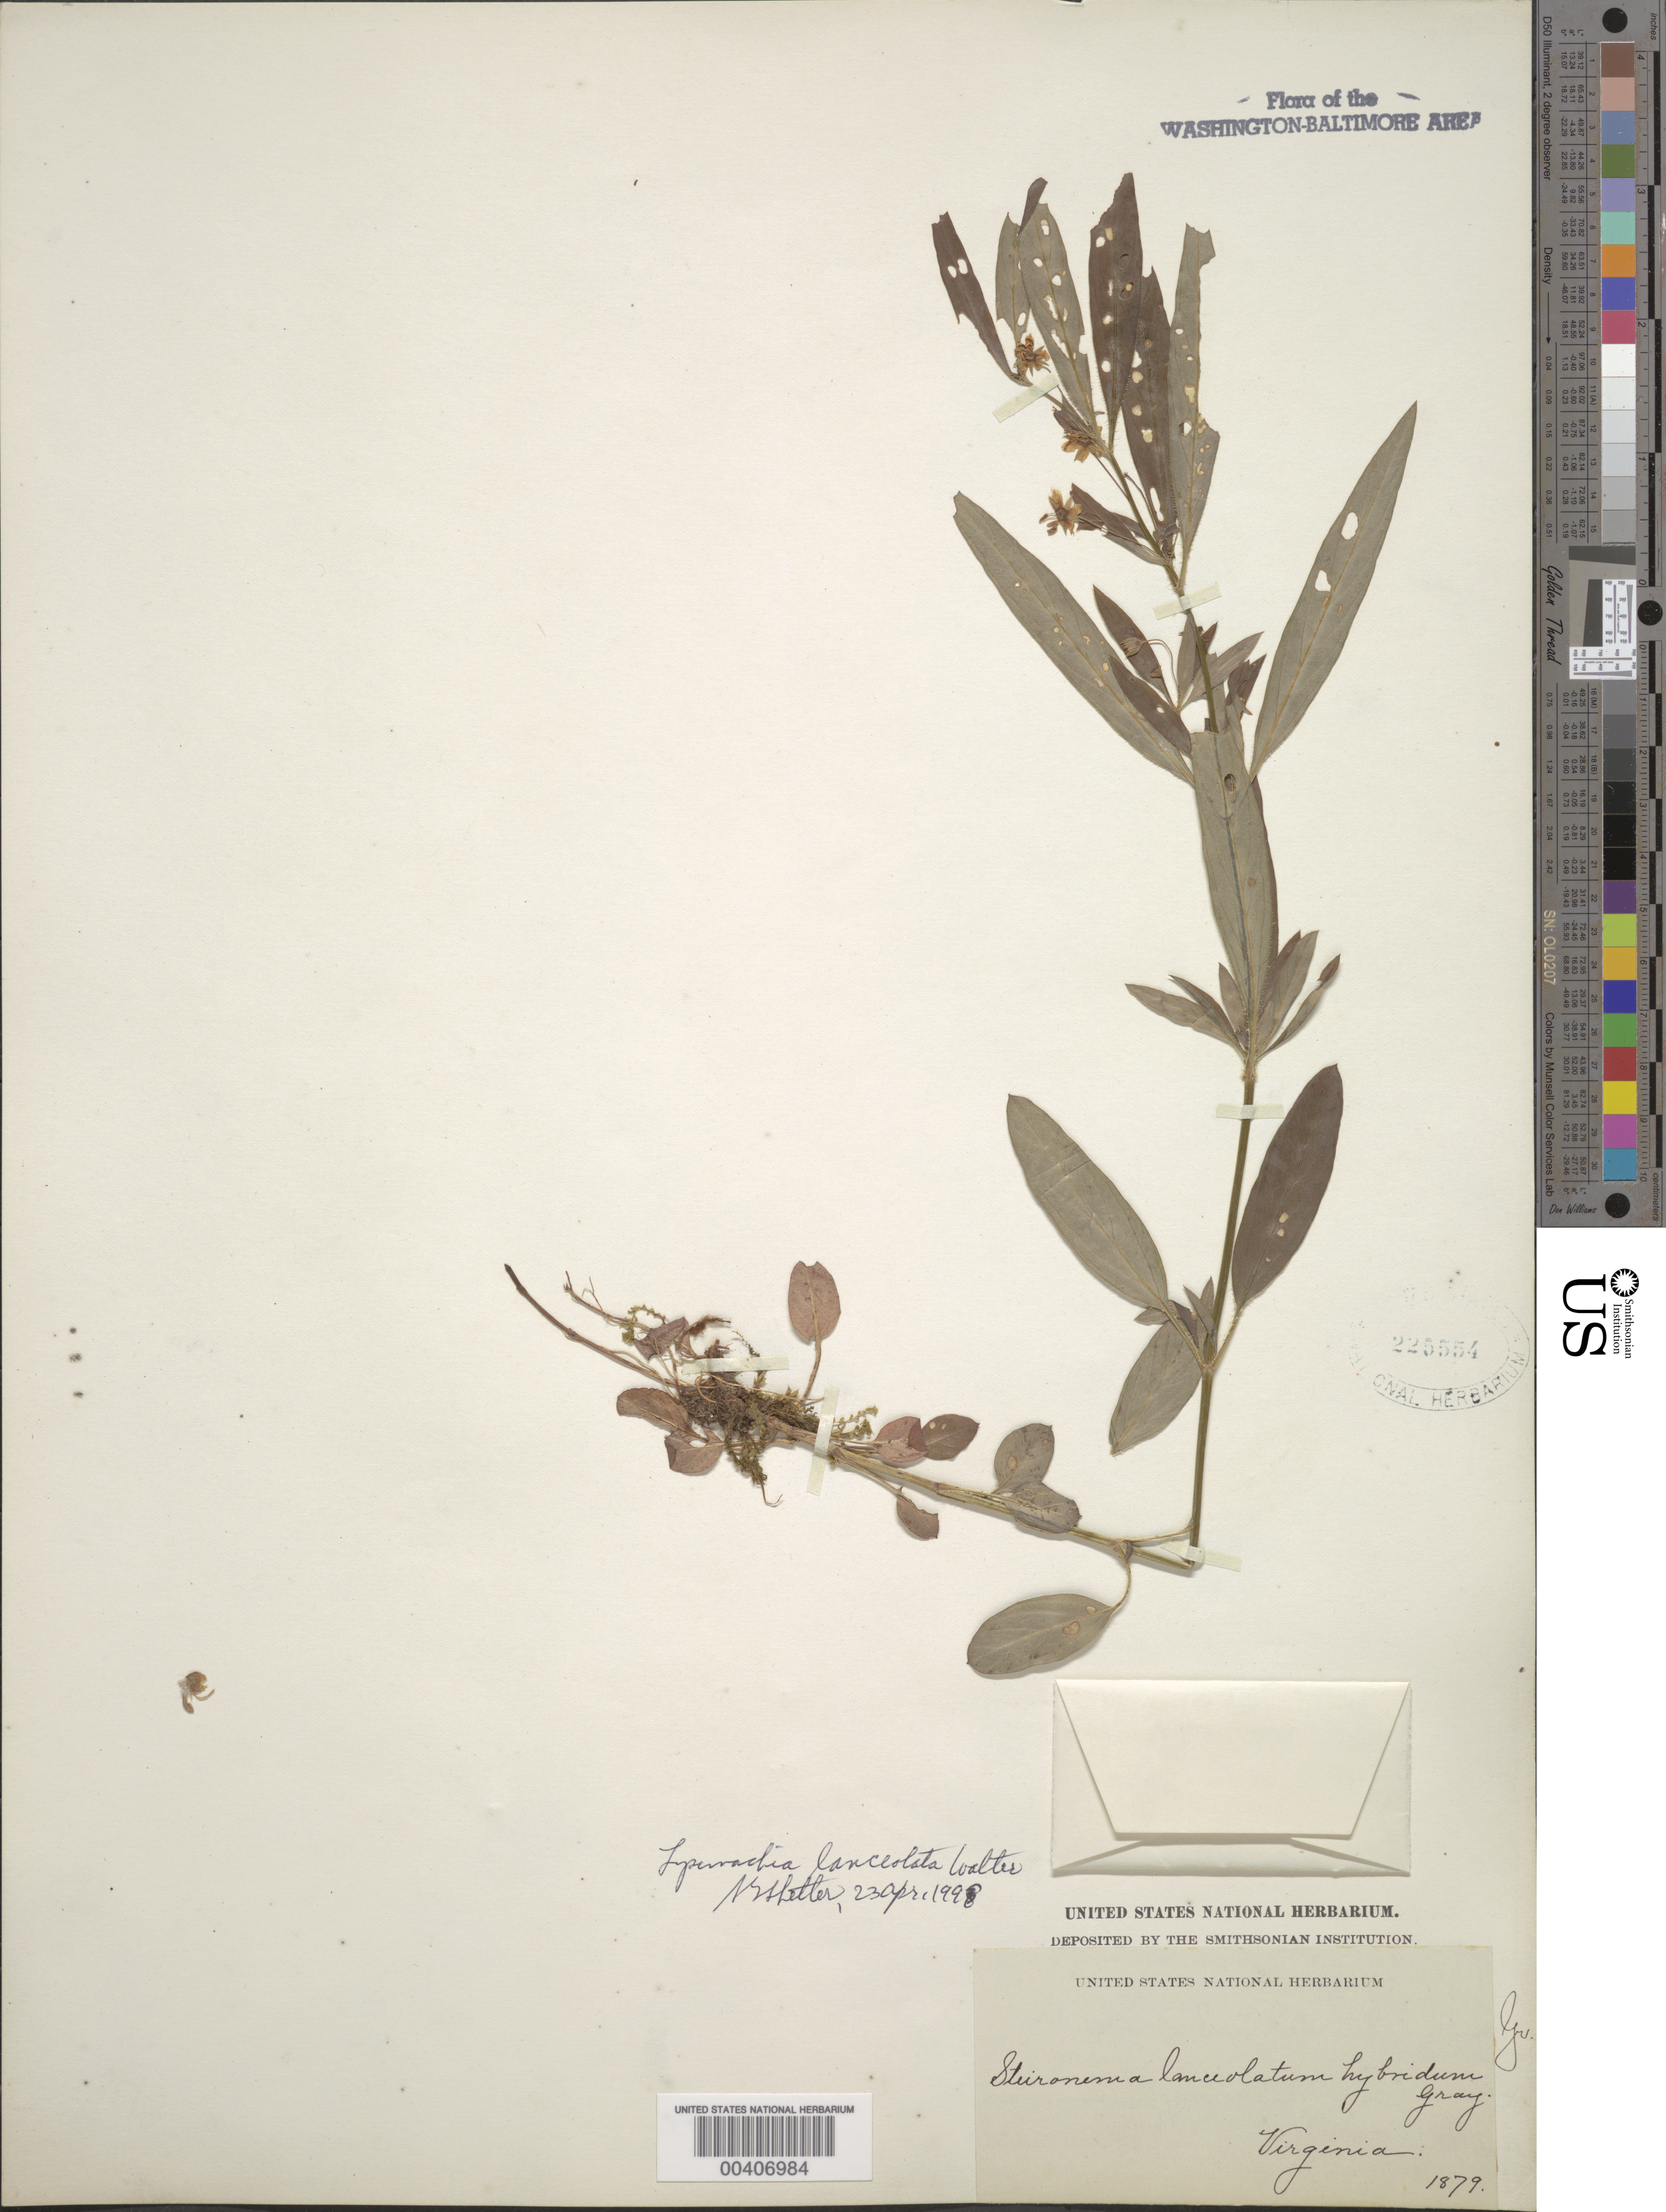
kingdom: Plantae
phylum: Tracheophyta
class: Magnoliopsida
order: Ericales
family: Primulaceae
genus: Lysimachia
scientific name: Lysimachia lanceolata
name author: Walter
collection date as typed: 1879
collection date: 1879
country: United States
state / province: Virginia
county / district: Fairfax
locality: West Falls Church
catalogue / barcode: US 225554